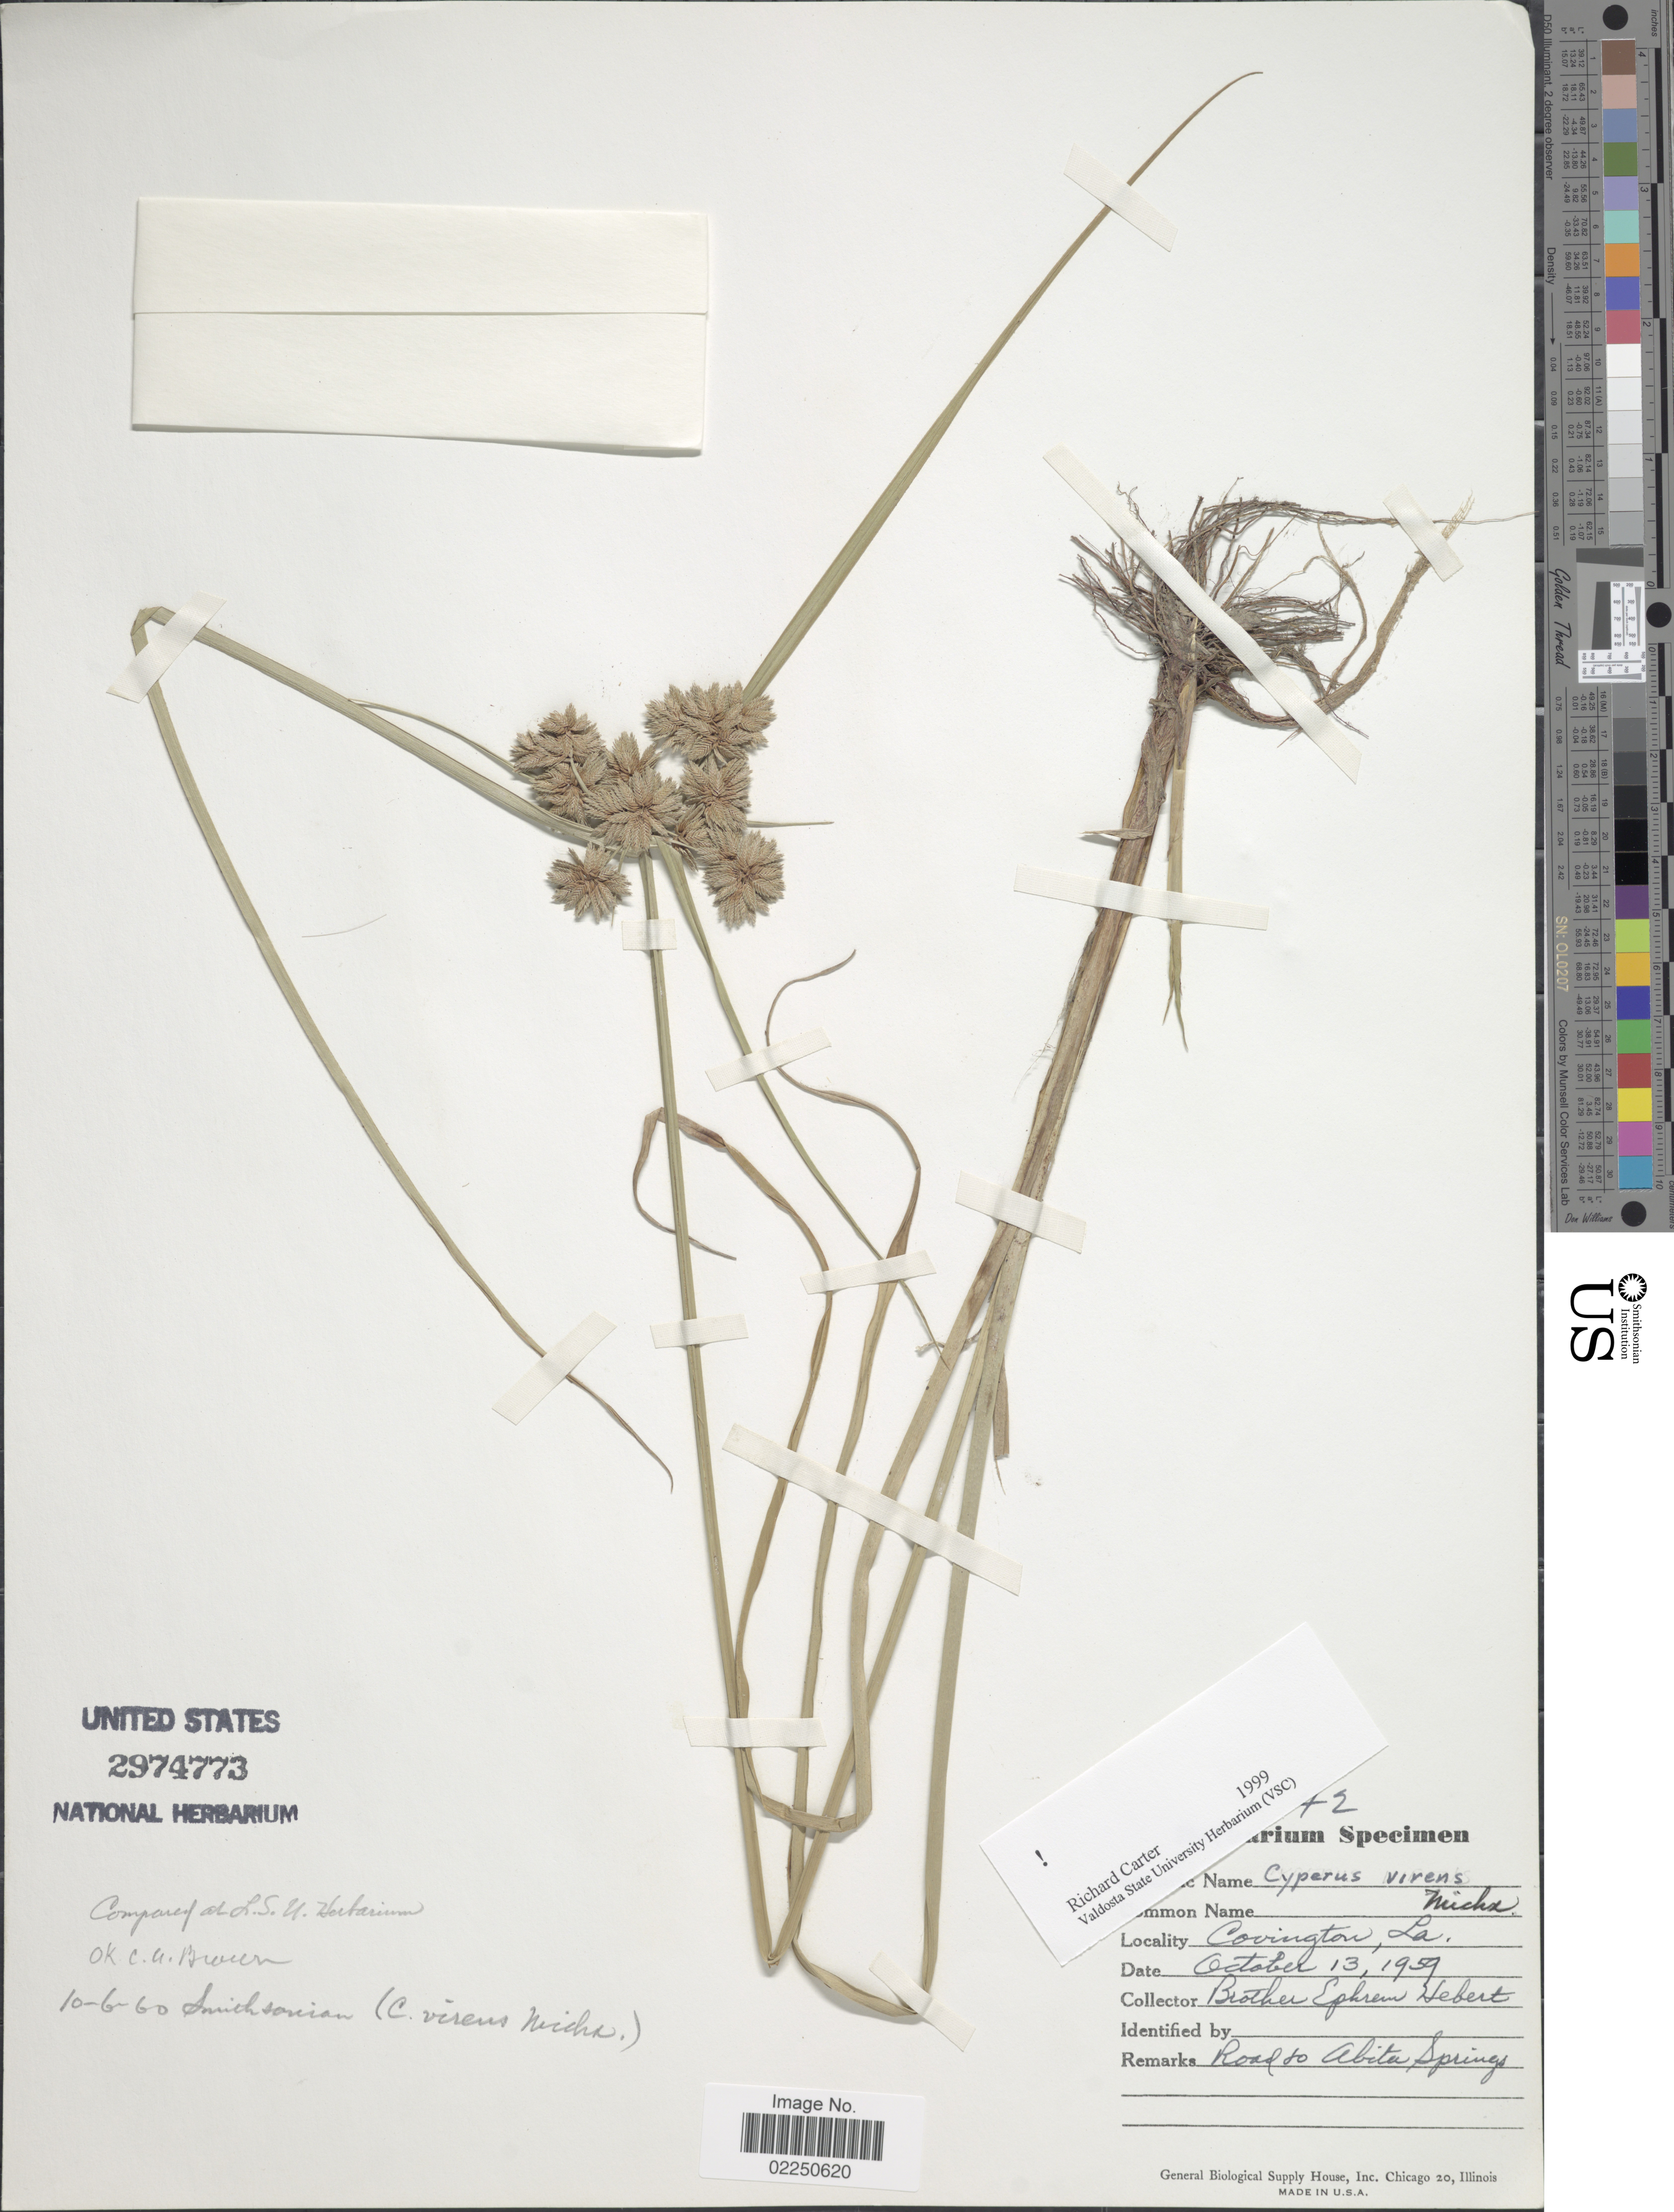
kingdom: Plantae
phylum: Tracheophyta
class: Liliopsida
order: Poales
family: Cyperaceae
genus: Cyperus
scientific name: Cyperus virens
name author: Michx.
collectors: E. Hebert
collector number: !2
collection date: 1959-10-13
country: United States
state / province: Louisiana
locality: Covington, La.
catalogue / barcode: US 2974773